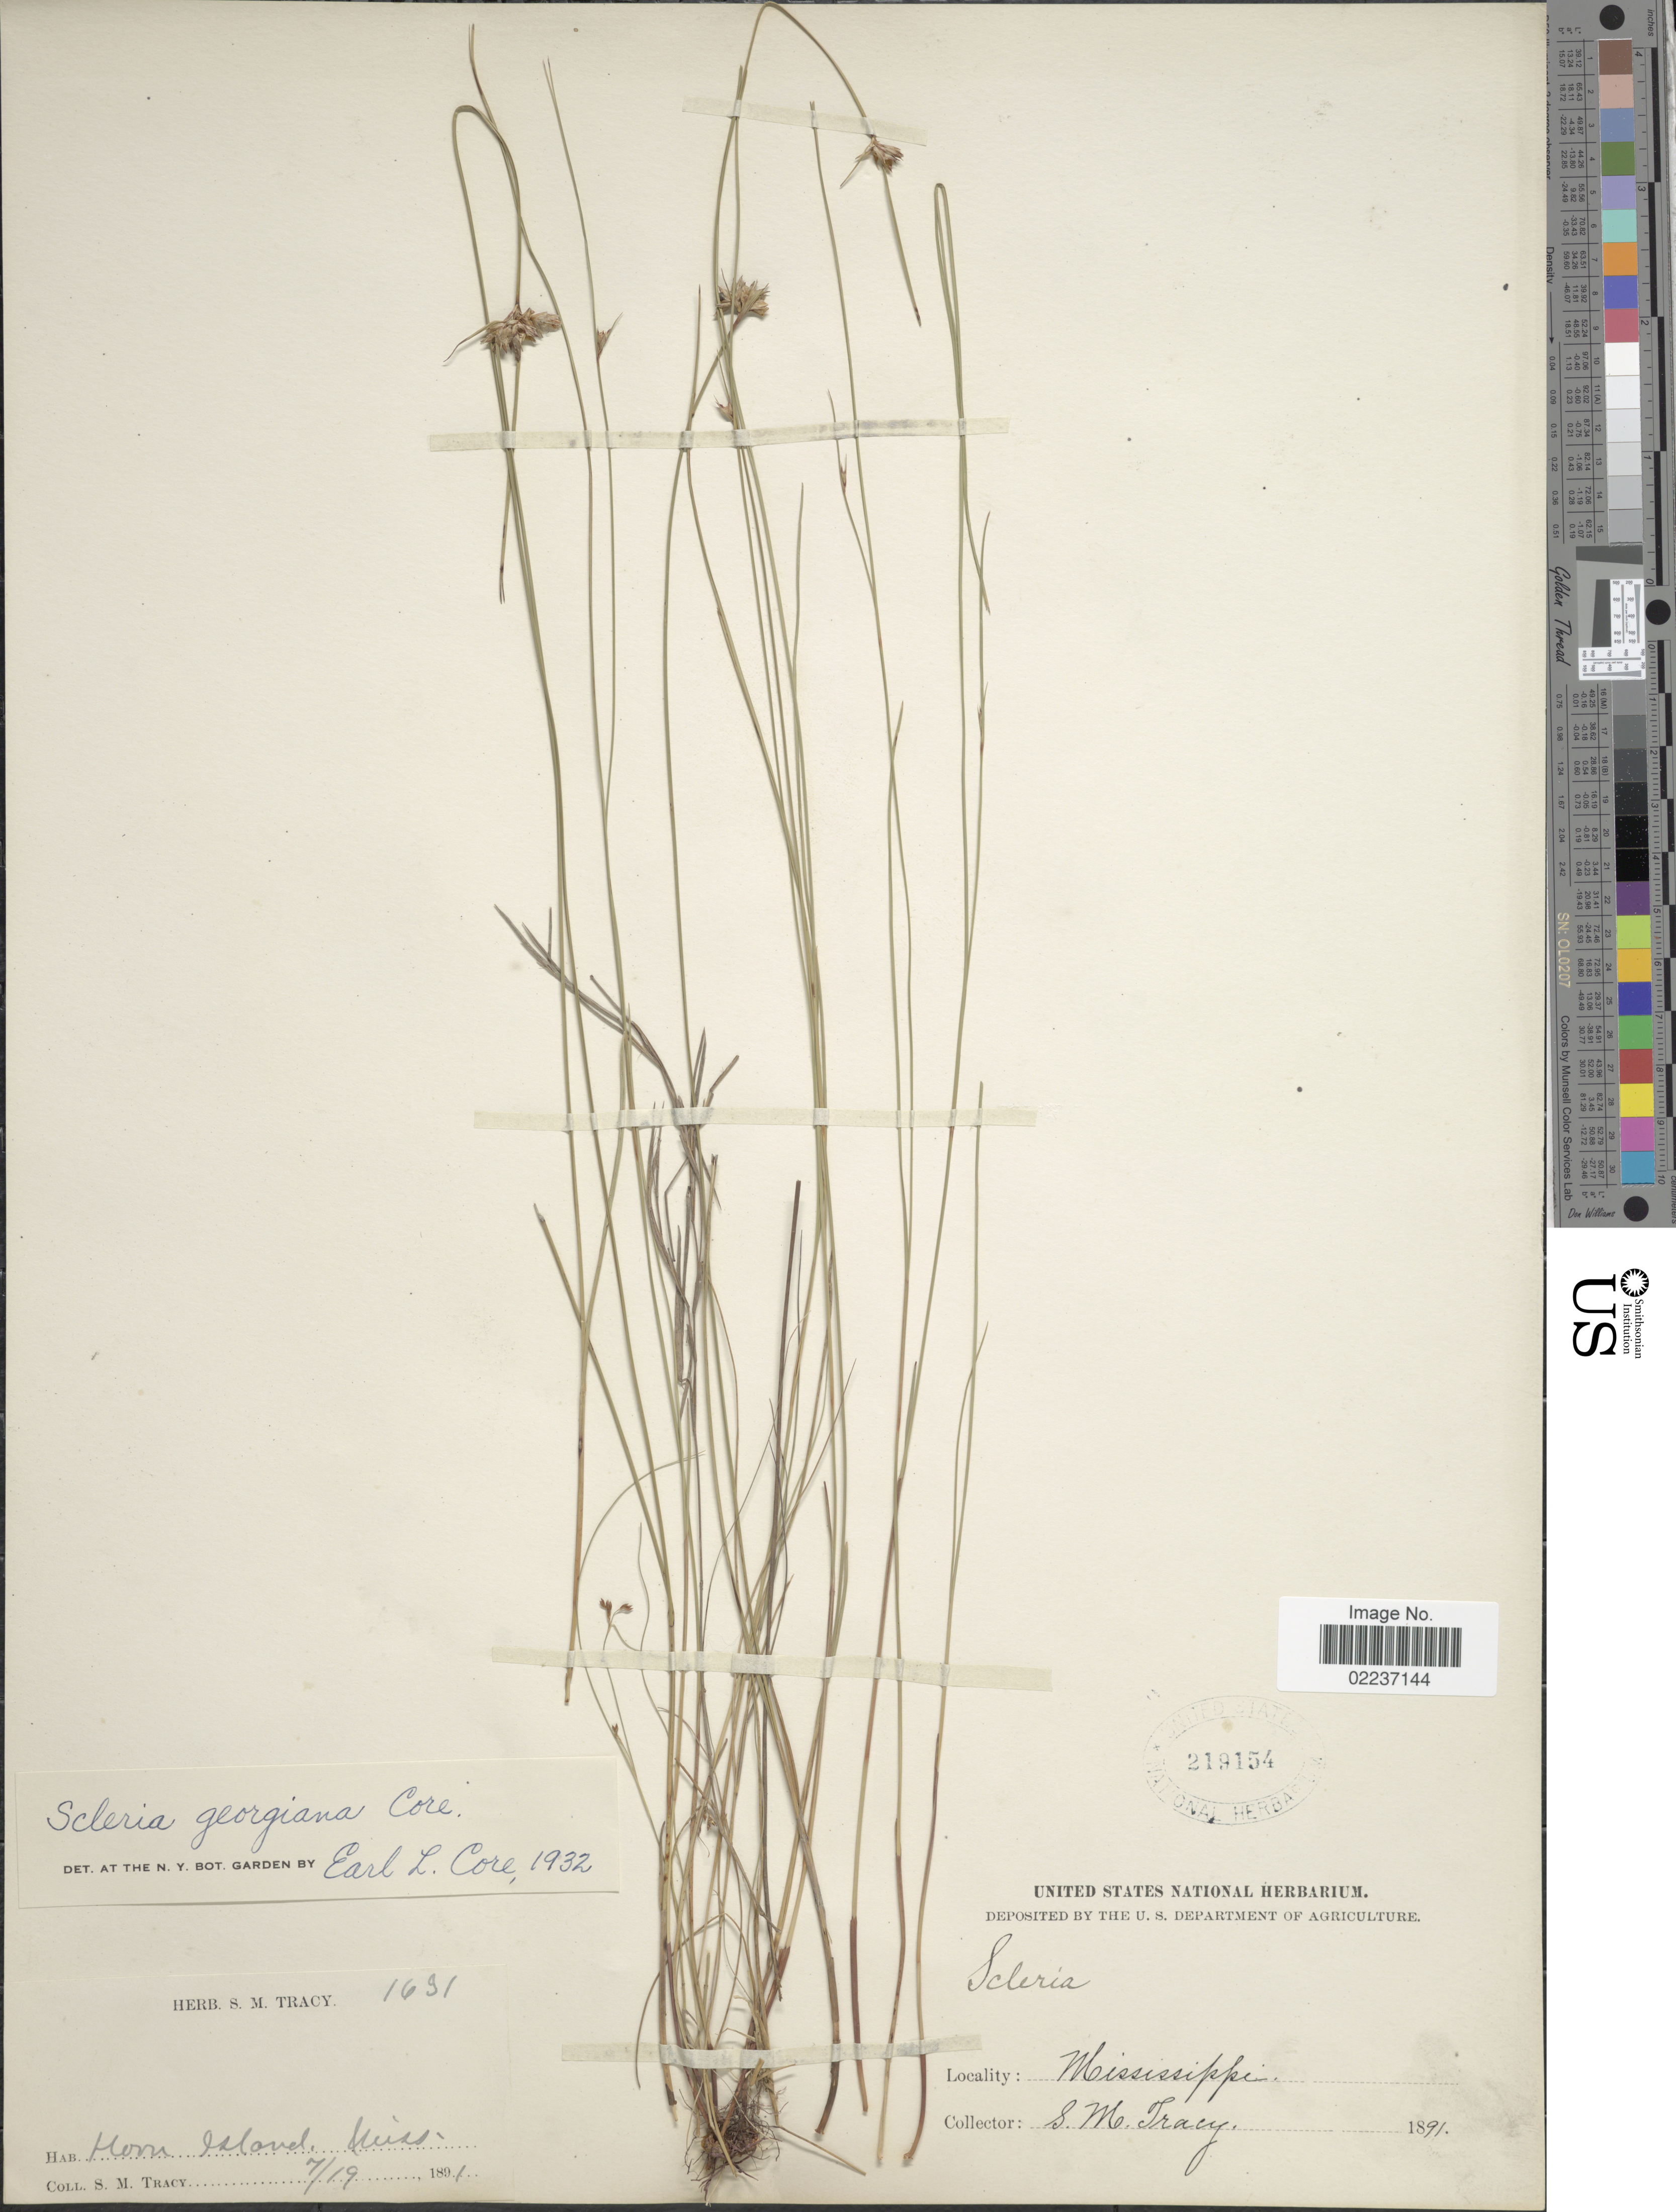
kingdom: Plantae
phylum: Tracheophyta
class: Liliopsida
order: Poales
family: Cyperaceae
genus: Scleria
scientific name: Scleria georgiana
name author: Core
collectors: S. M. Tracy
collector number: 1631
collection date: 1891-07-19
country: United States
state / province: Mississippi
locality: Horn Island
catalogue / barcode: US 219154